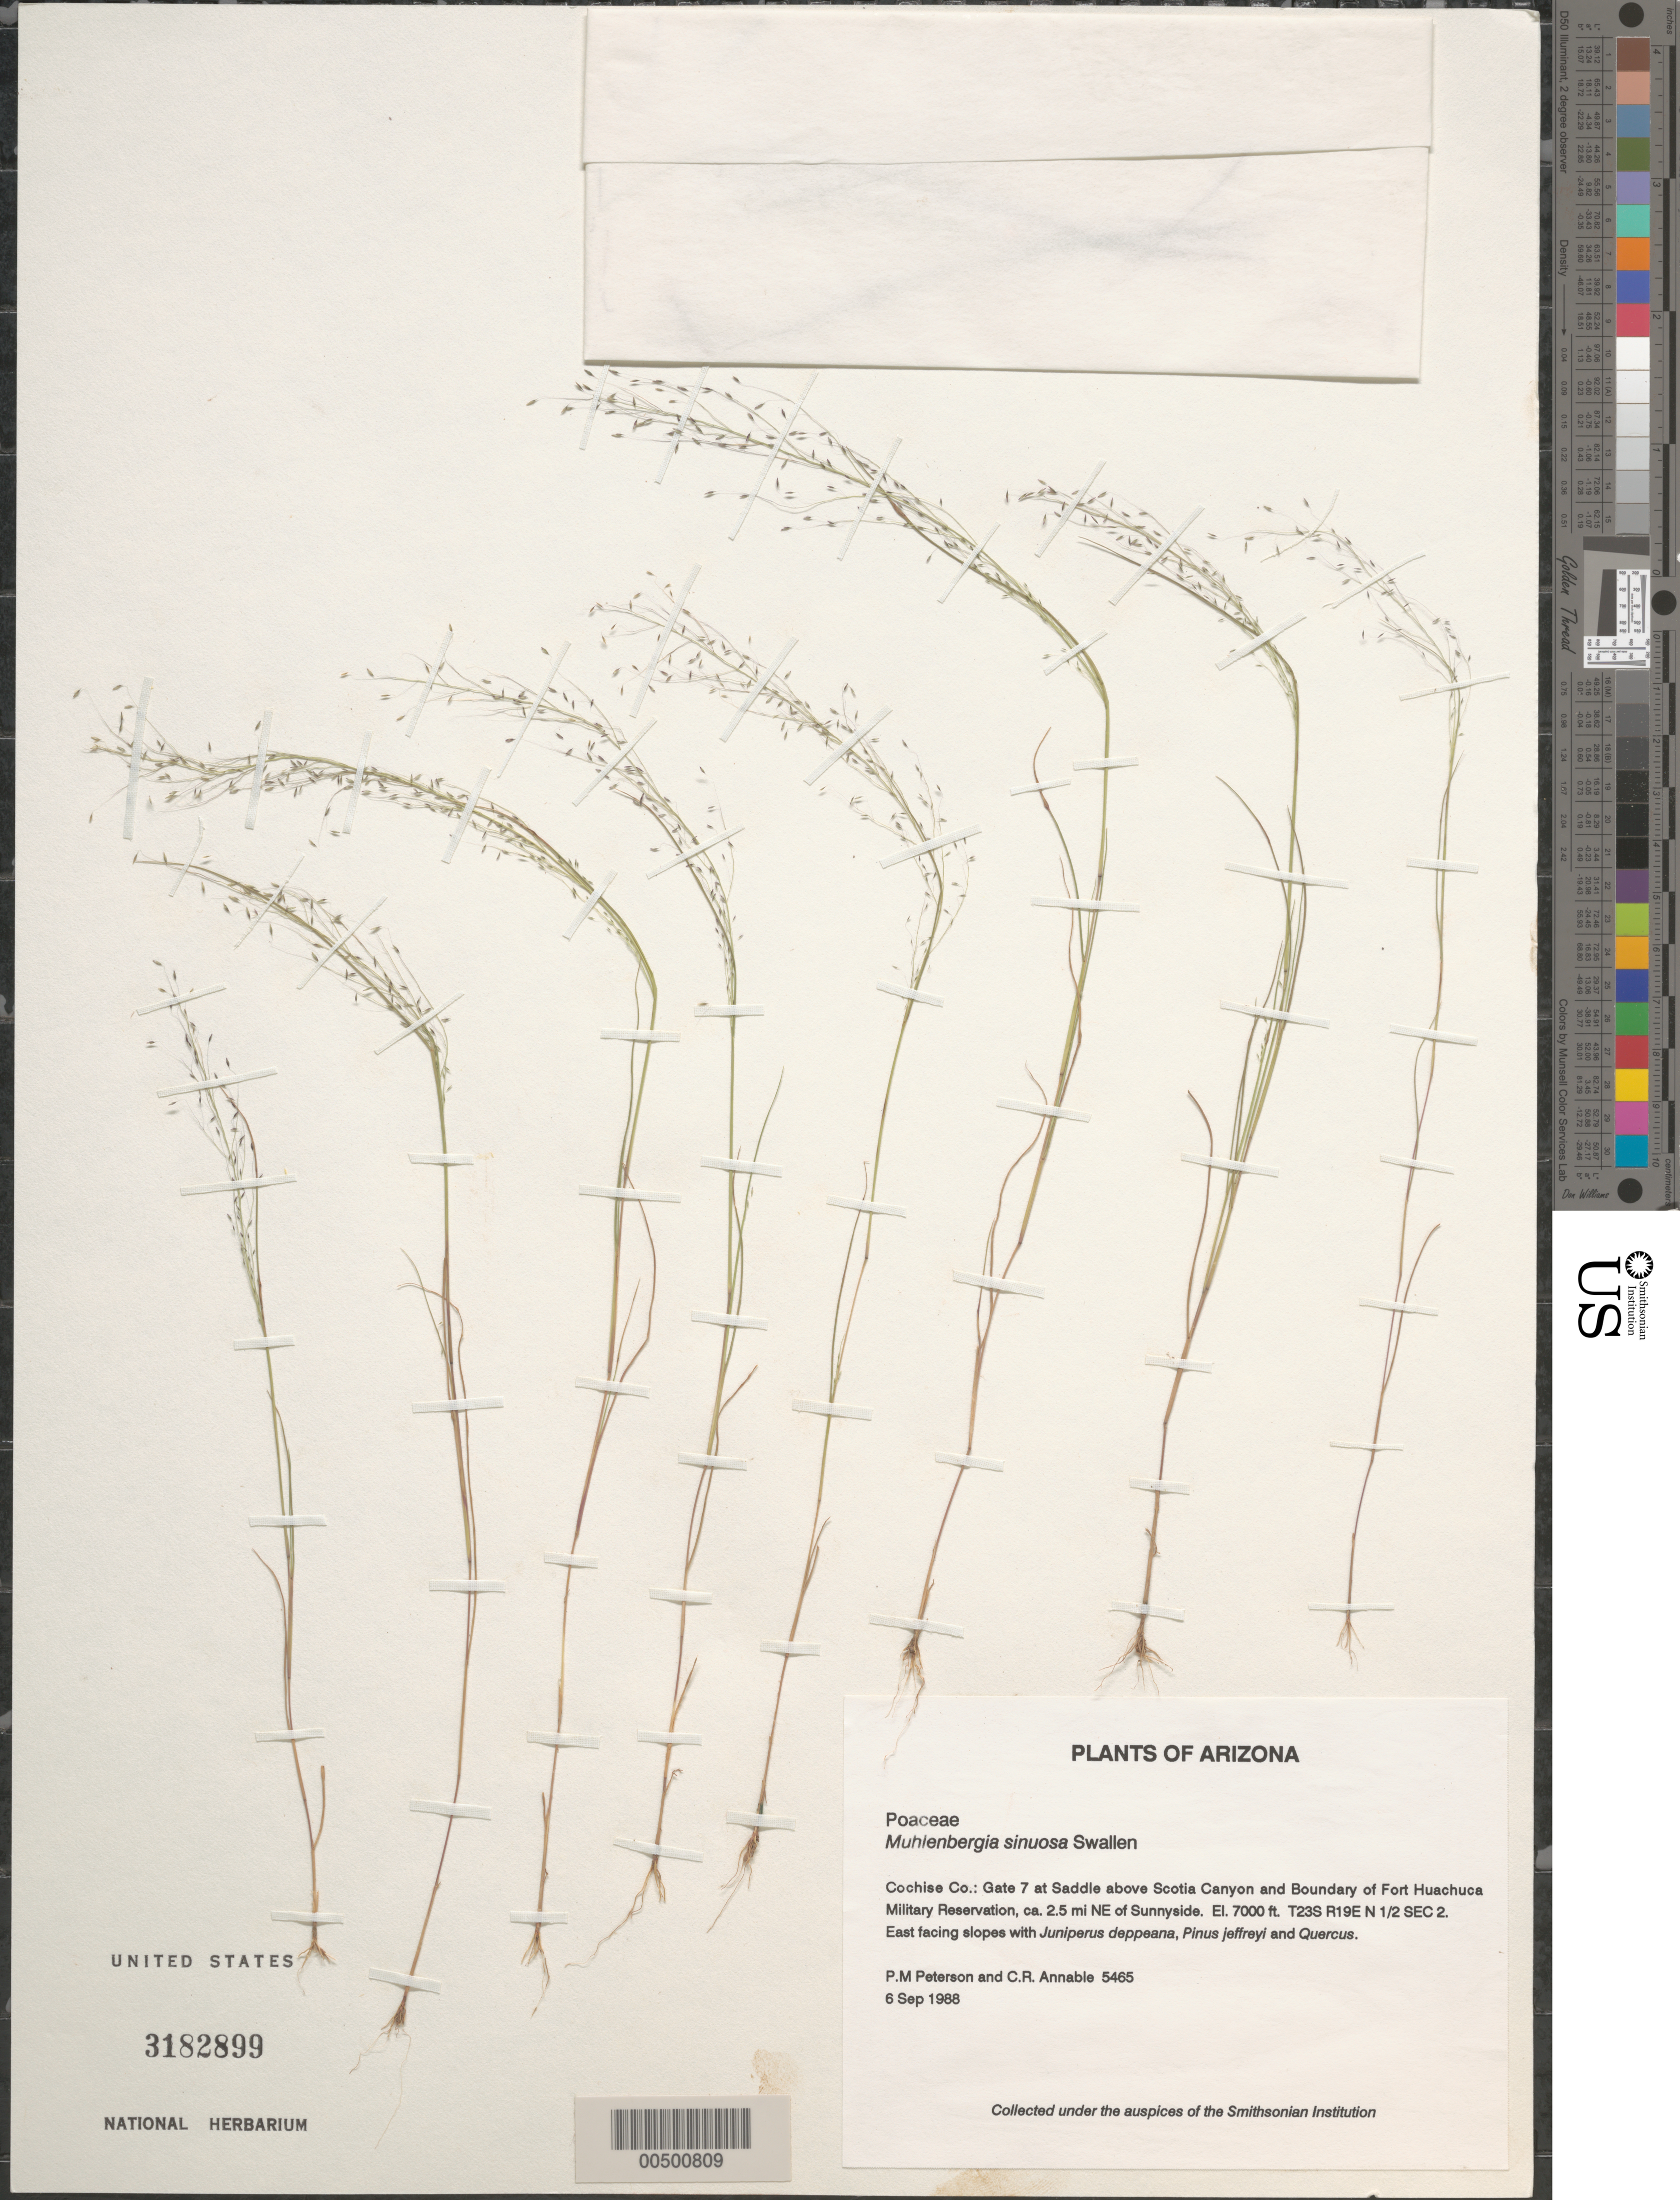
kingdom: Plantae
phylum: Tracheophyta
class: Liliopsida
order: Poales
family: Poaceae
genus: Muhlenbergia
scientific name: Muhlenbergia sinuosa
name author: Swallen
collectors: P. M. Peterson & C. R. Annable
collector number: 05465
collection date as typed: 06 Sep 1988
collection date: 1988-09-06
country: United States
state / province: Arizona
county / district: Cochise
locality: Gate 7 at Saddle above Scotia Canyon and Boundary of Fort Huachuca Military Reservation, ca. 2.5 mi NE of Sunnyside.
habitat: East facing slopes with Juniperus deppeana, Pinus jeffreyi and Quercus.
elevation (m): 2134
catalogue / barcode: US 3182899